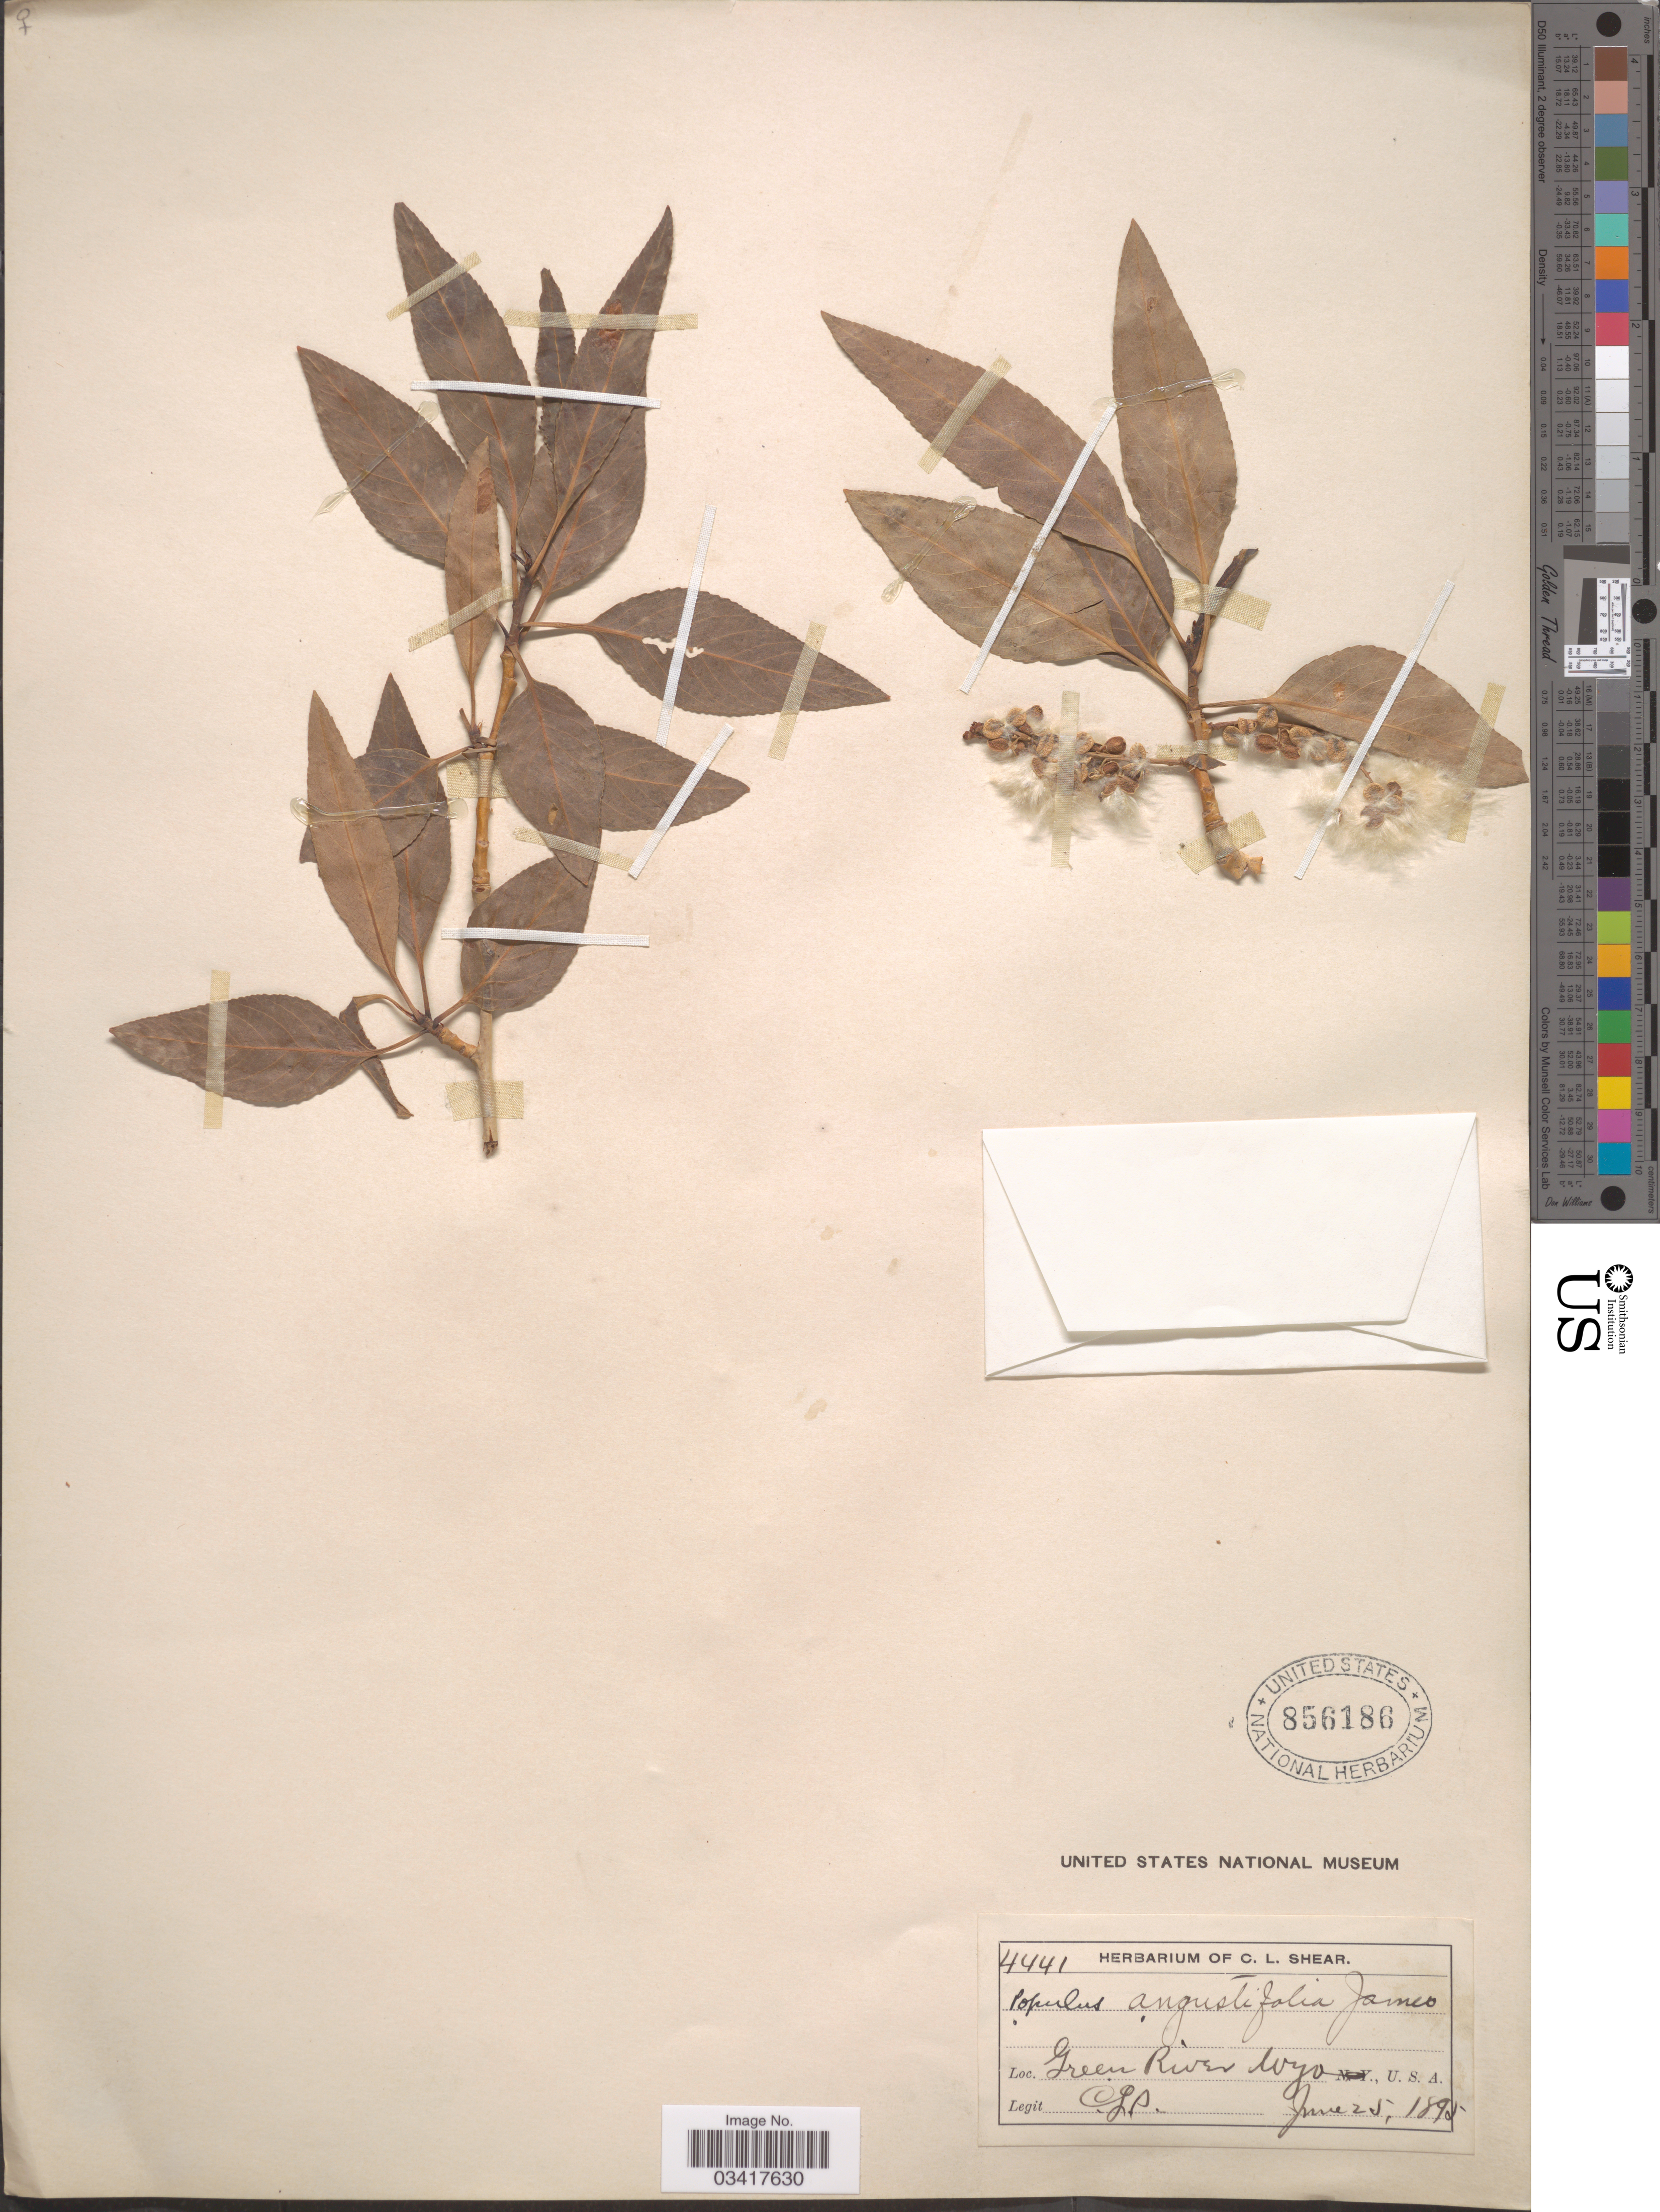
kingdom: Plantae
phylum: Tracheophyta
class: Magnoliopsida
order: Malpighiales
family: Salicaceae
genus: Populus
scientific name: Populus angustifolia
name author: E. James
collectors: C. L. Shear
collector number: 4441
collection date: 1895-06-25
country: United States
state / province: Wyoming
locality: Green River.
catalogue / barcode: US 856186